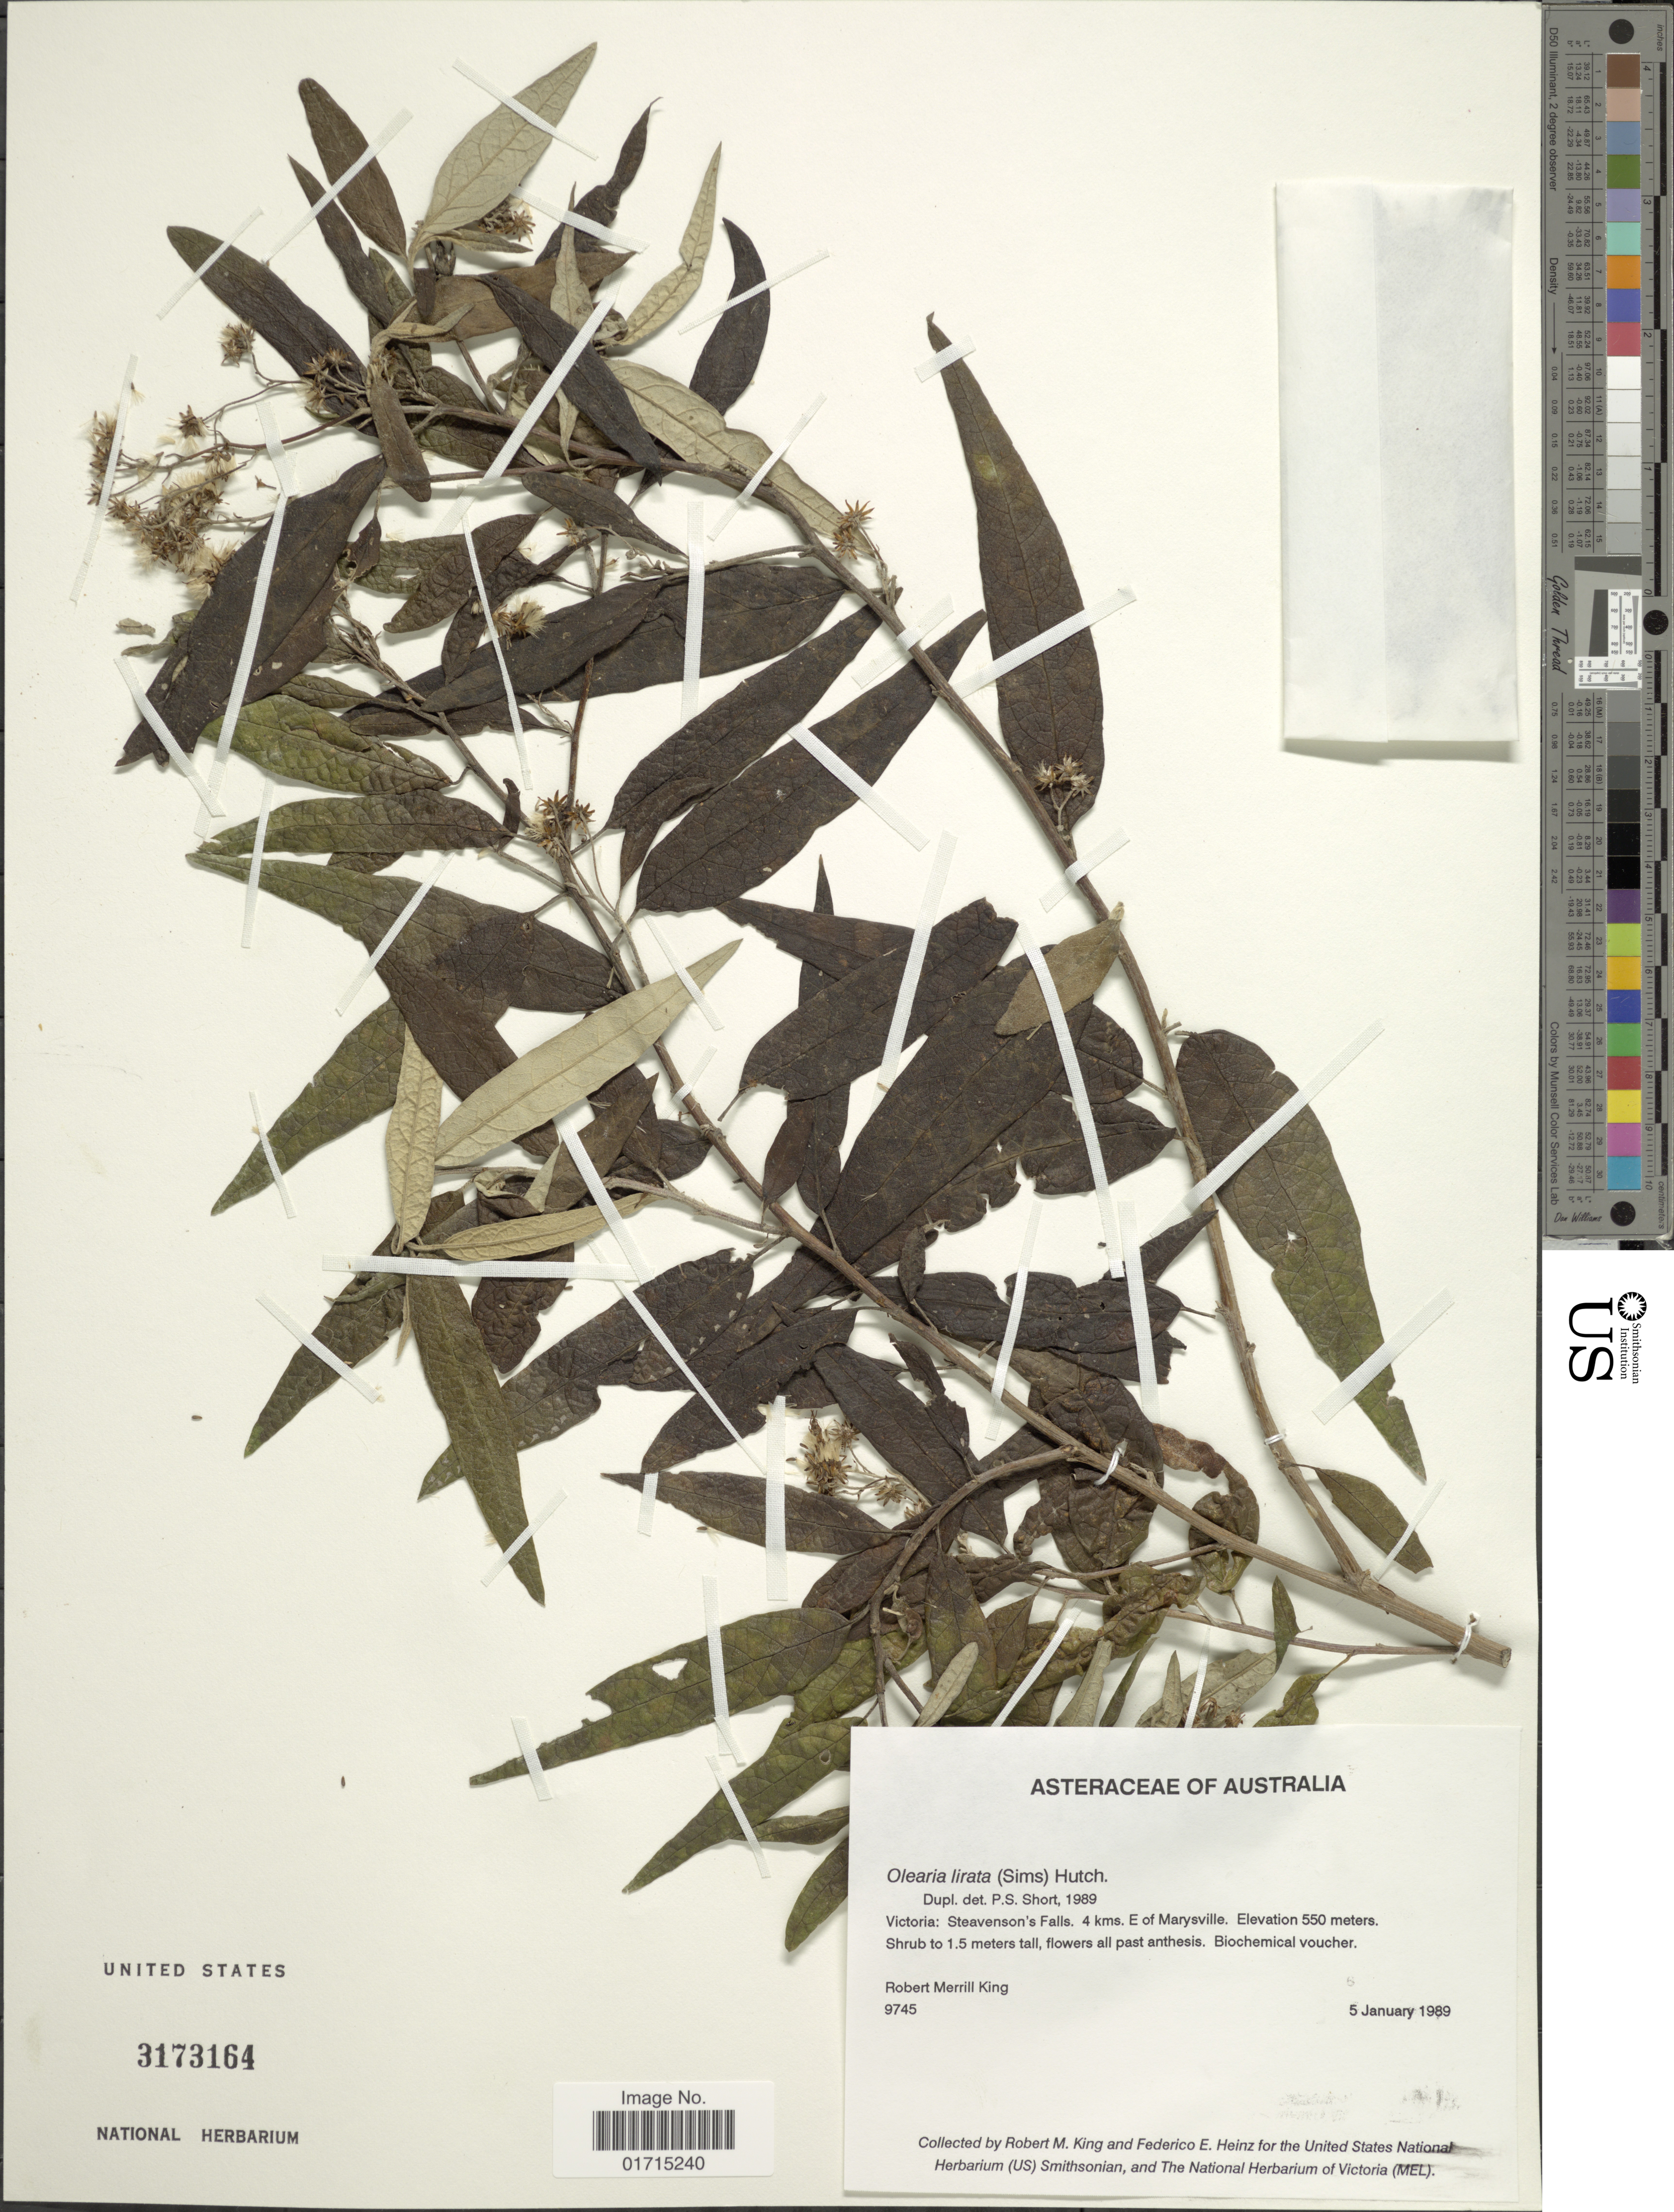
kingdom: Plantae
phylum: Tracheophyta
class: Magnoliopsida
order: Asterales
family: Asteraceae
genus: Olearia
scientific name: Olearia lirata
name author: (Sims) Hutch.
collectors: R. M. King & F. Heinz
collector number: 9745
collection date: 1989-01-05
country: Australia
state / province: Victoria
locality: Victoria: Steavenson's Falls. 4 kms. E of Marysville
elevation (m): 550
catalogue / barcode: US 3173164